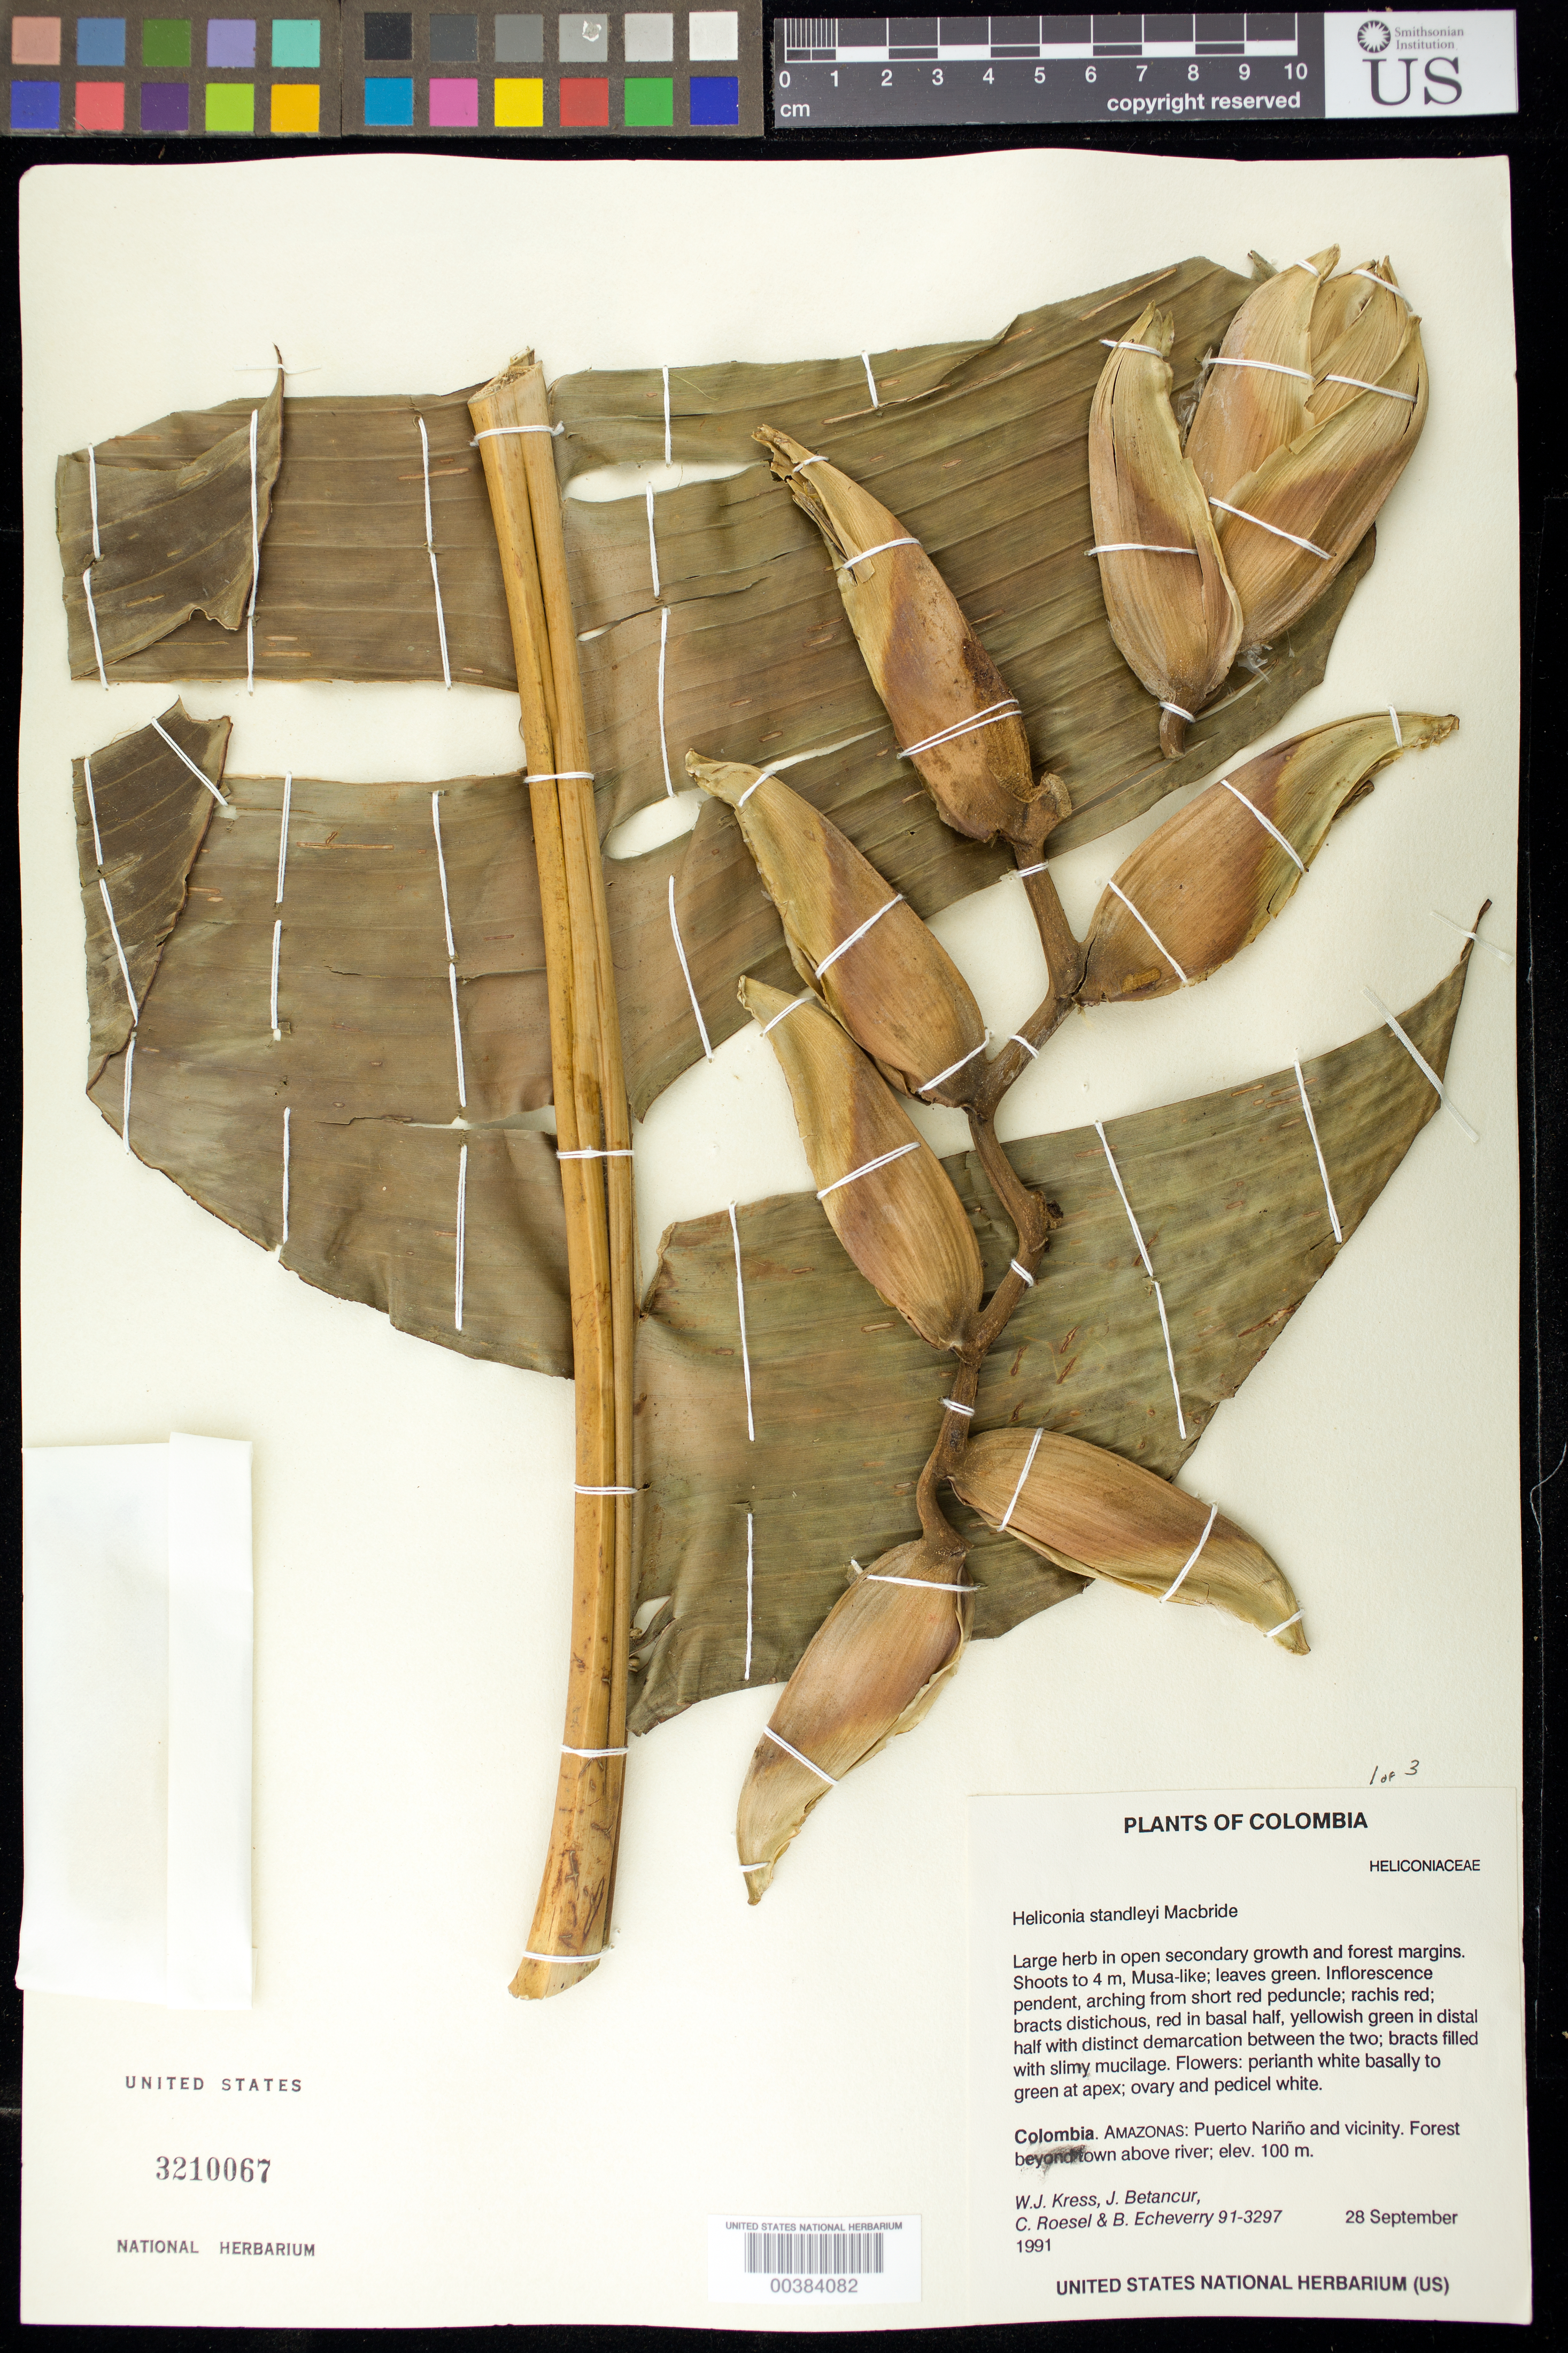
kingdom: Plantae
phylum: Tracheophyta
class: Liliopsida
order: Zingiberales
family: Heliconiaceae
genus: Heliconia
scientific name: Heliconia standleyi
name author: J.F. Macbr.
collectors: W. J. Kress, C. S. Roesel, B. Echeverry & J. C. Betancur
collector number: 91-3297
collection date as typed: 28 Sep 1991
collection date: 1991-09-28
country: Colombia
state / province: Amazônas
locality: Puerto Narino and vicinity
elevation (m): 100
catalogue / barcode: US 3210067